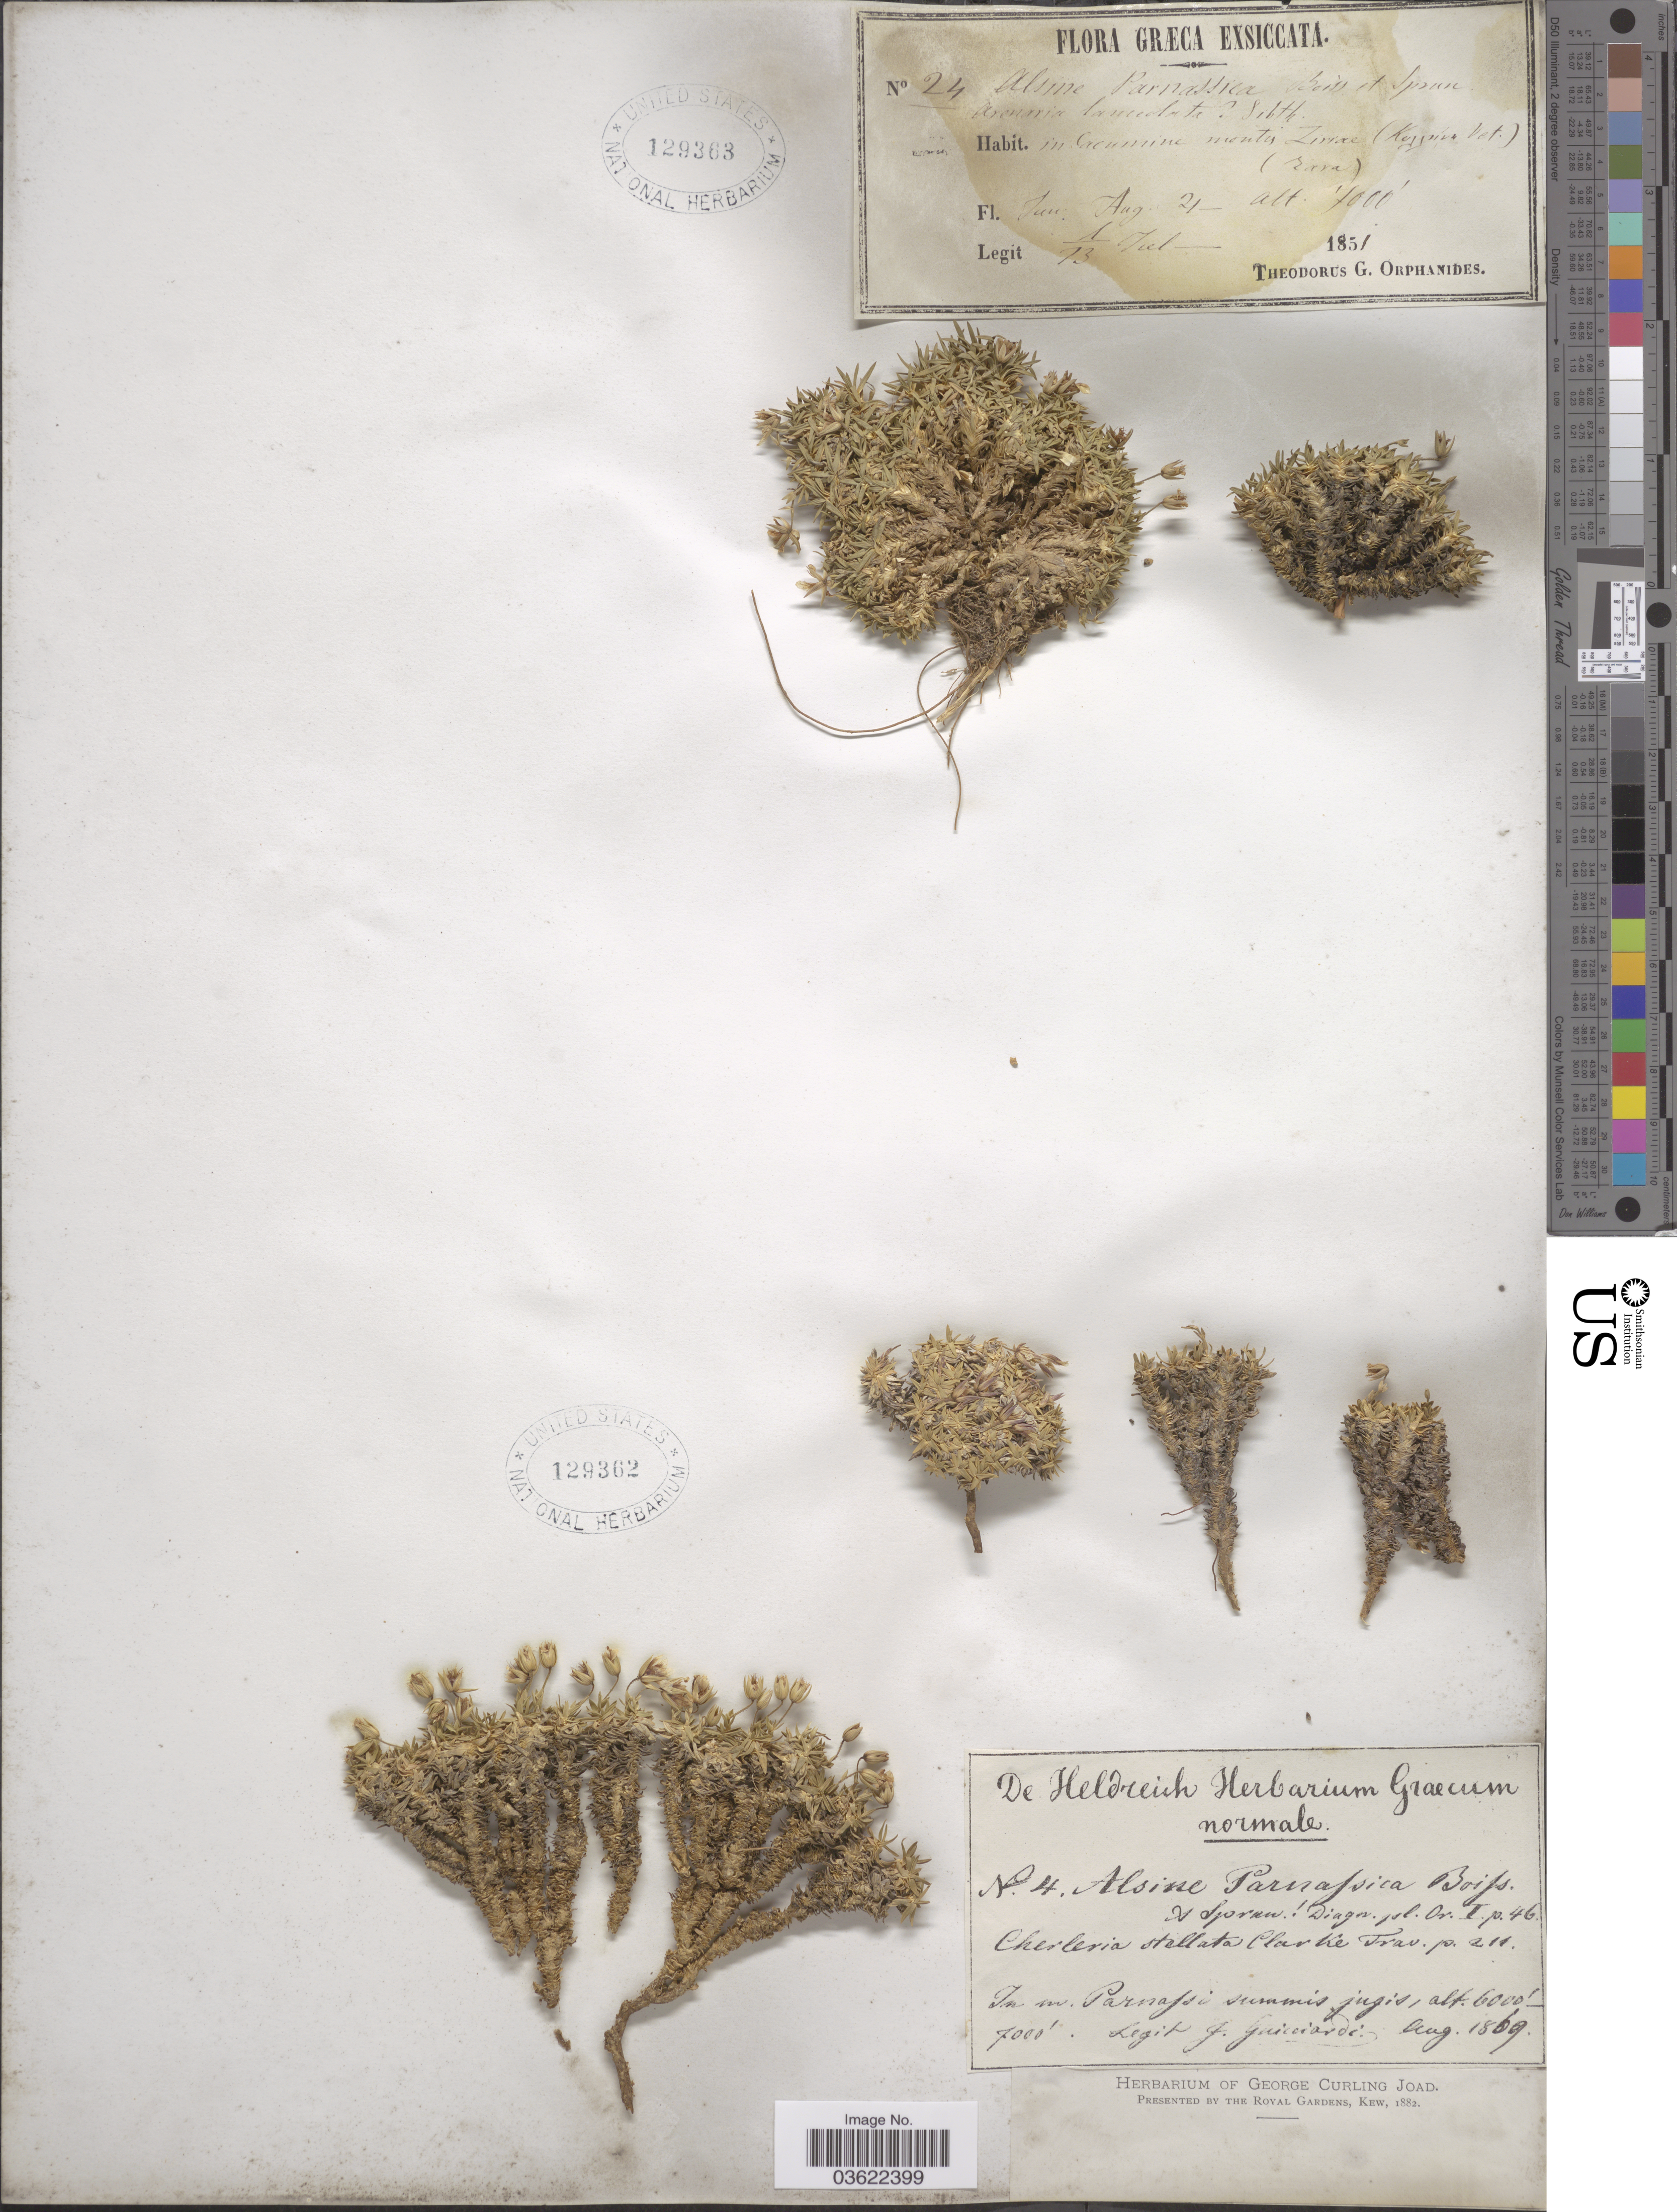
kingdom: Plantae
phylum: Tracheophyta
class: Magnoliopsida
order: Caryophyllales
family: Caryophyllaceae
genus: Mcneillia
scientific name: Mcneillia stellata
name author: (E.D. Clarke) Dillenb. & Kadereit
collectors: F. Guicciardi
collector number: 4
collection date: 1869-08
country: Greece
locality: Græcum. In m. Parnafsi summit jugis.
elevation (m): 1829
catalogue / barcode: US 129362